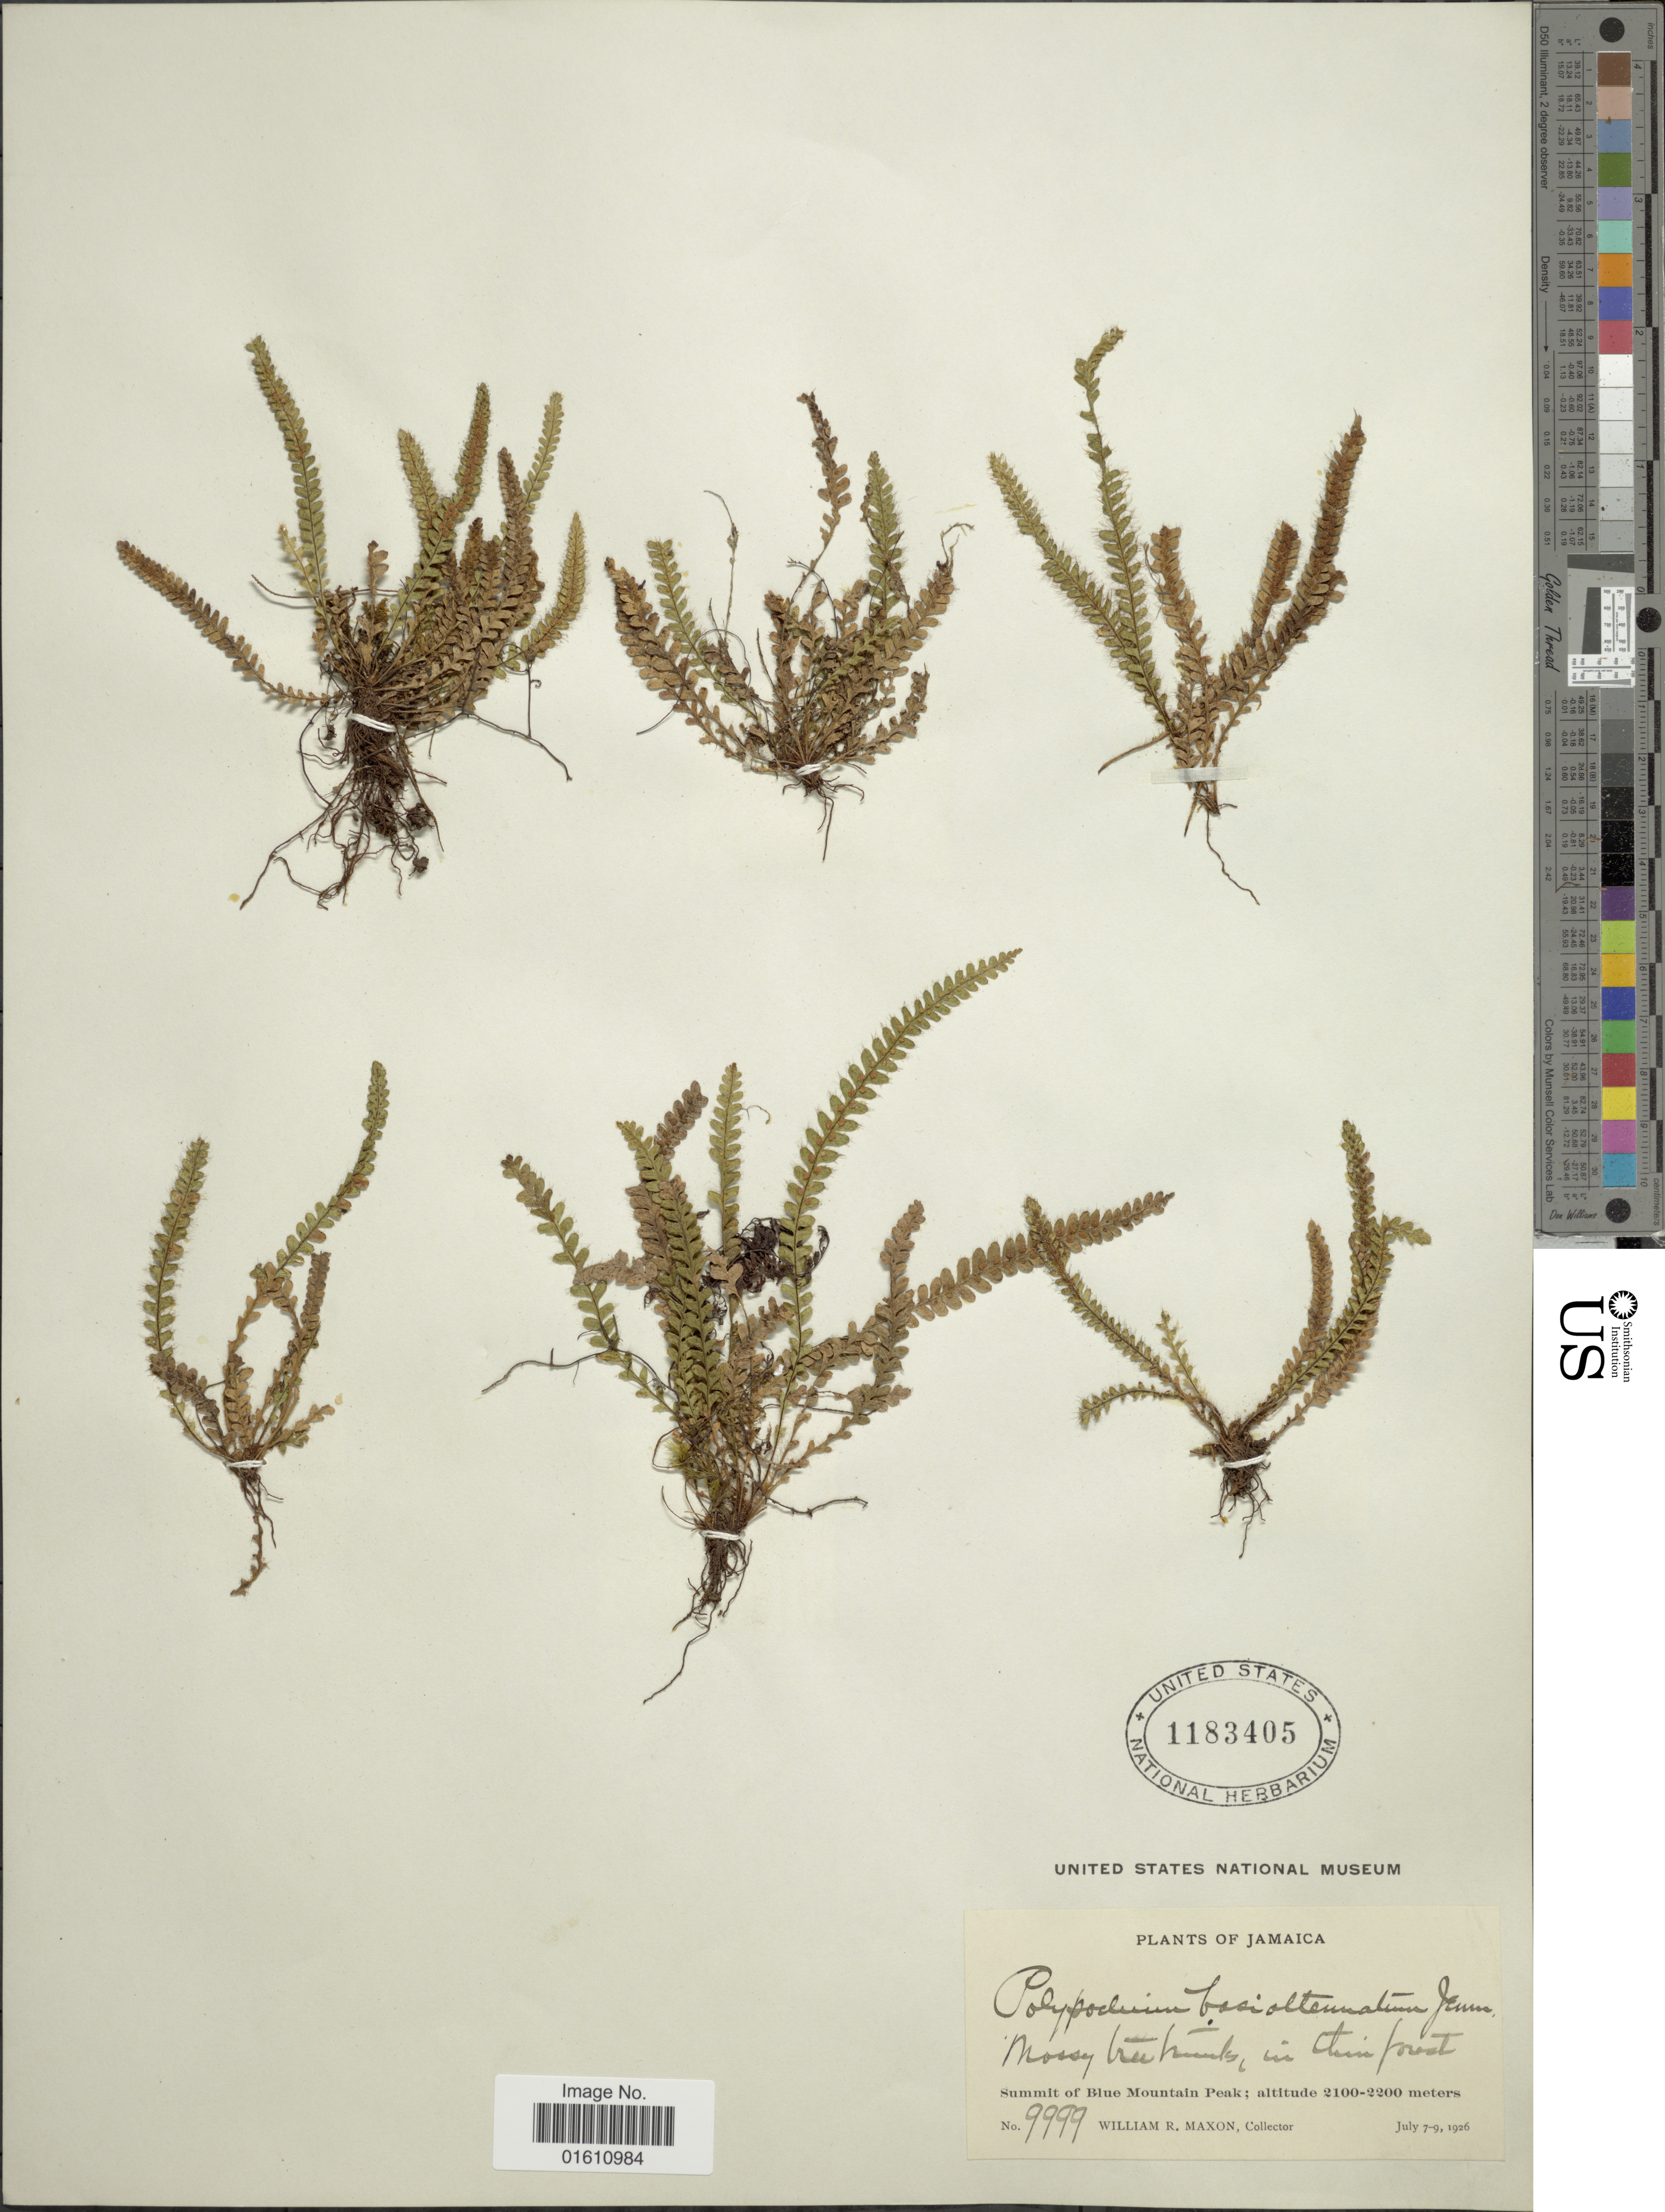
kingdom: Plantae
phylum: Tracheophyta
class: Polypodiopsida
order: Polypodiales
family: Polypodiaceae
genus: Moranopteris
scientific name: Moranopteris basiattenuata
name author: (Jenman) R. Y. Hirai & J. Prado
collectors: W. R. Maxon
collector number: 9999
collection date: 1926-07-07/1926-07-09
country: Jamaica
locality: Summit of Blue Mountain Peak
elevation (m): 2100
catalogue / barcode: US 1183405